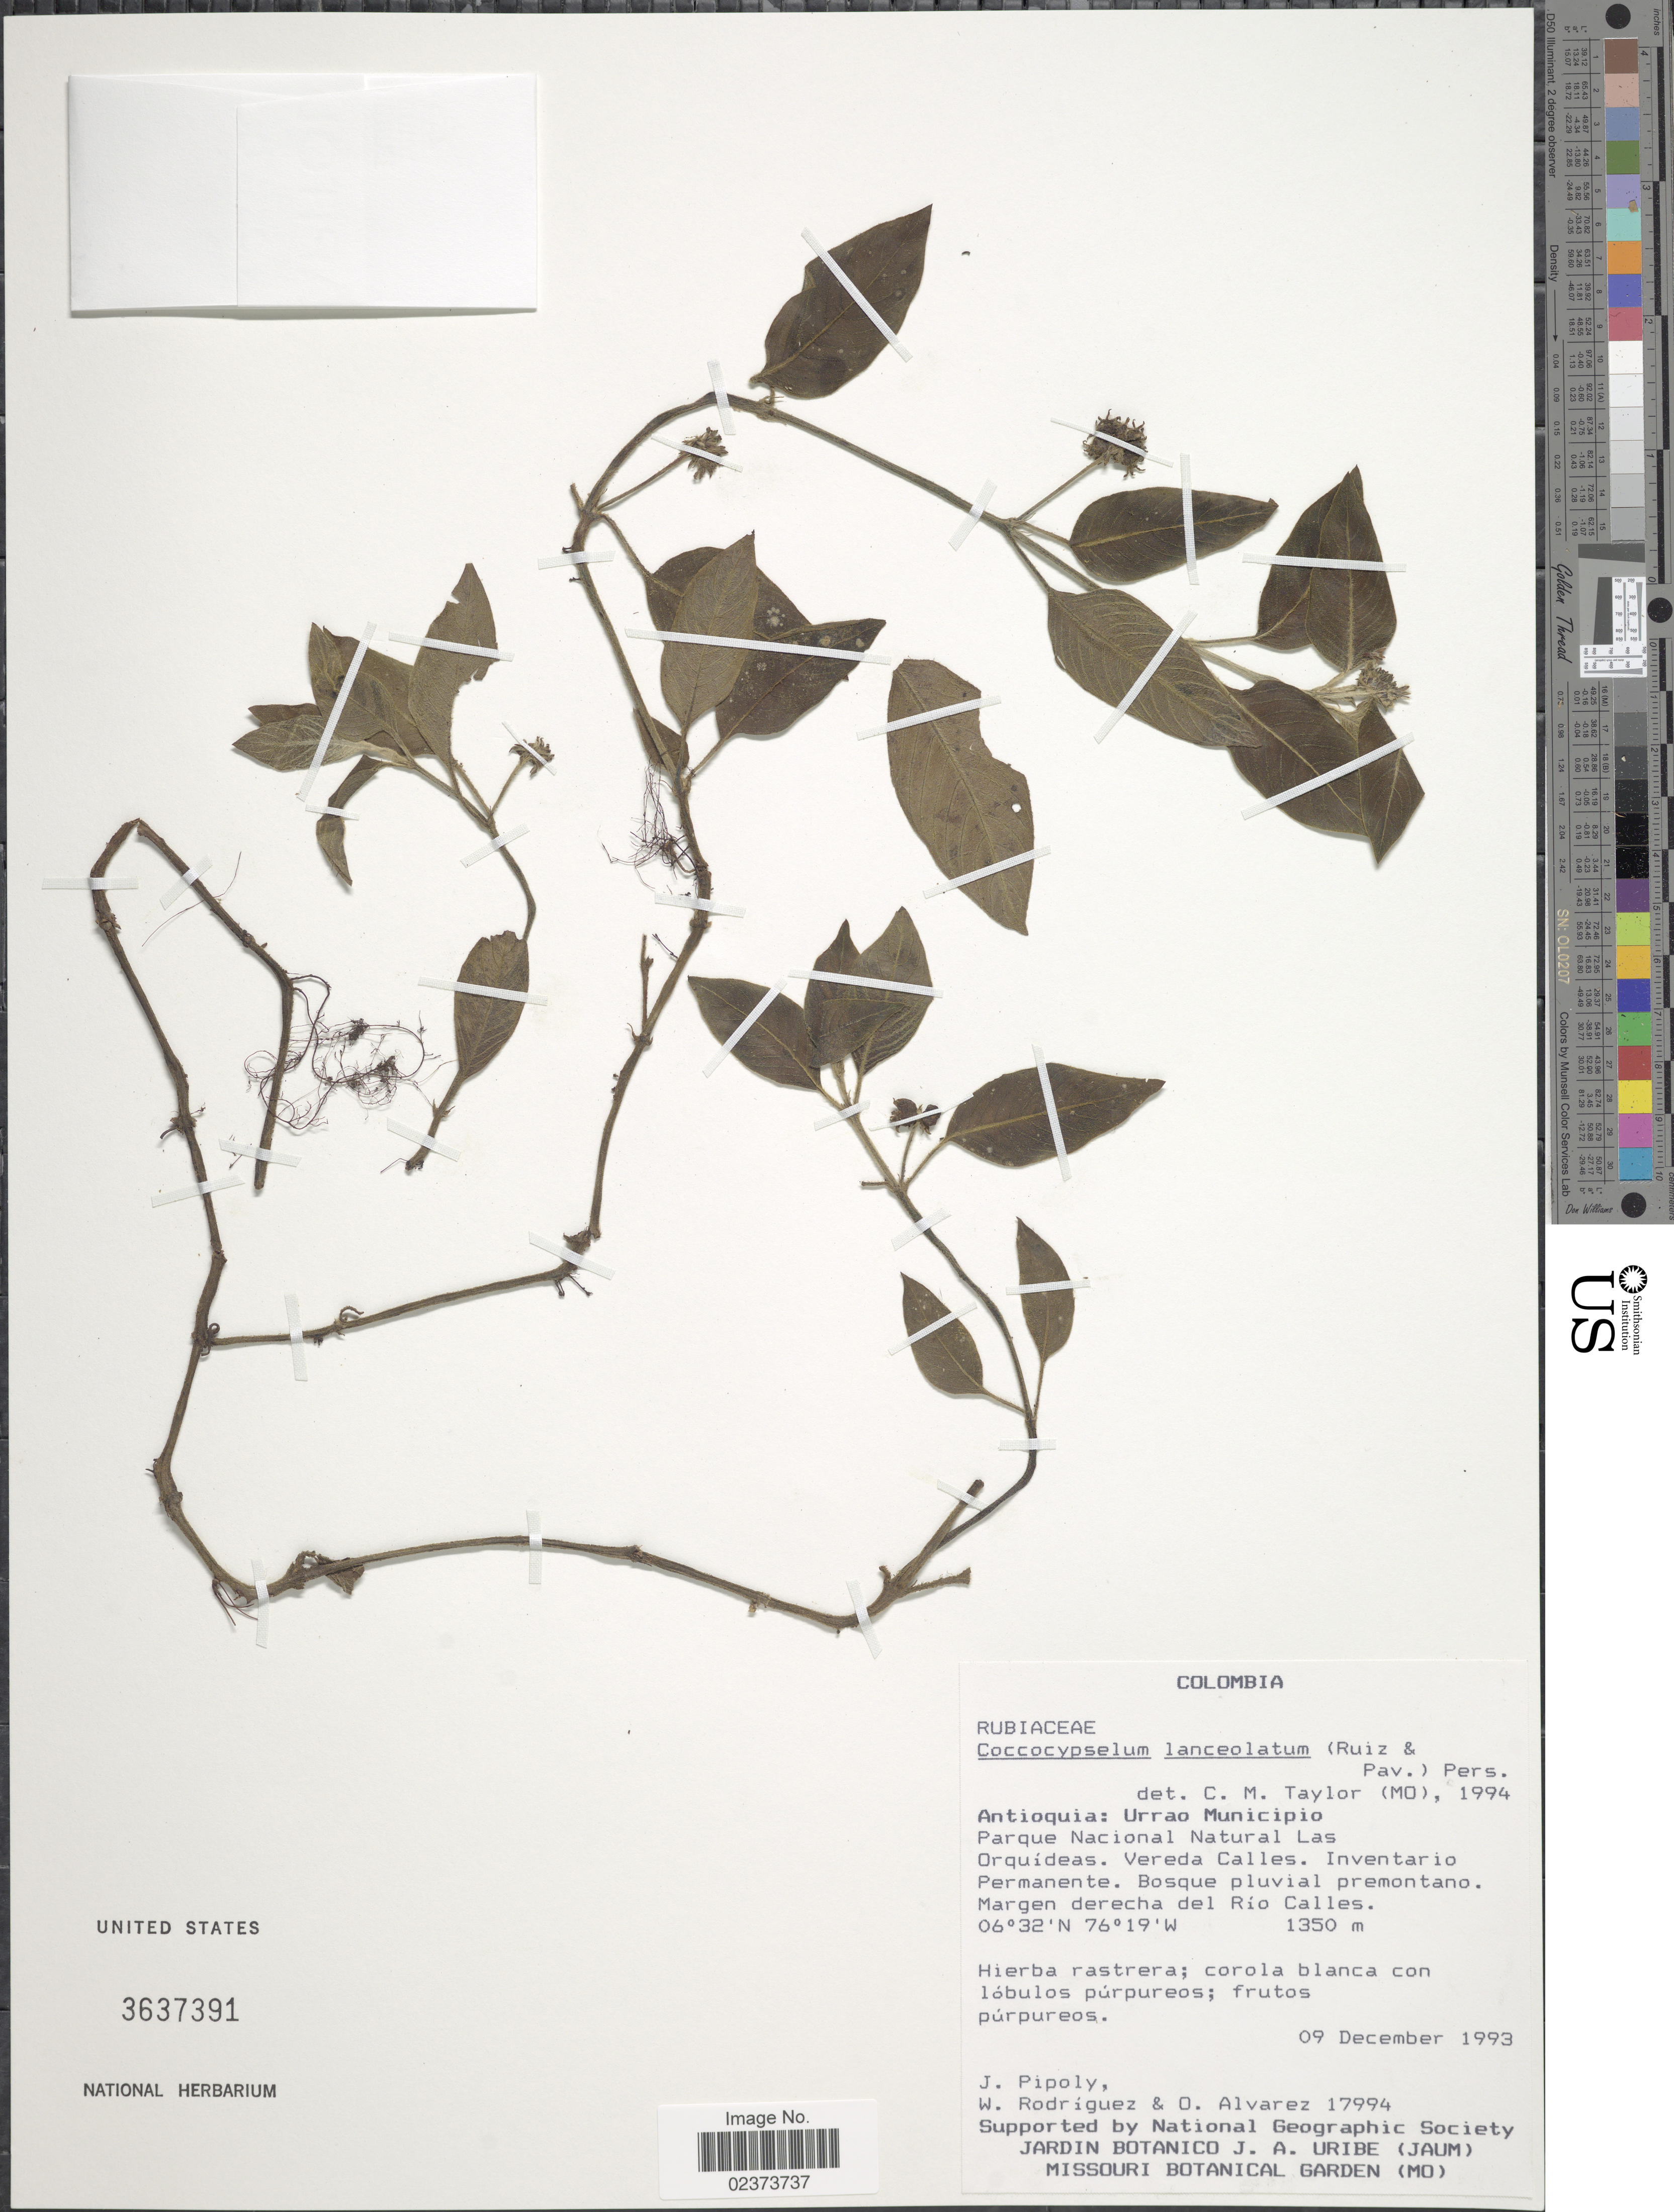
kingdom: Plantae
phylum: Tracheophyta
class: Magnoliopsida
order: Gentianales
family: Rubiaceae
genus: Coccocypselum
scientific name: Coccocypselum lanceolatum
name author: (Ruiz & Pav.) Pers.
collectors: J. J. Pipoly, W. Rodriguez & O. Alvarez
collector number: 17994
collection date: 1993-12-09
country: Colombia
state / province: Antioquia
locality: Urrao Municipio Parque Nacional Natural Las Orquídeas. Vereda Calles. Inventario Permanente. Bosque pluvial premontano. Margen derecha del Río Calles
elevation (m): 1350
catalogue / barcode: US 3637391